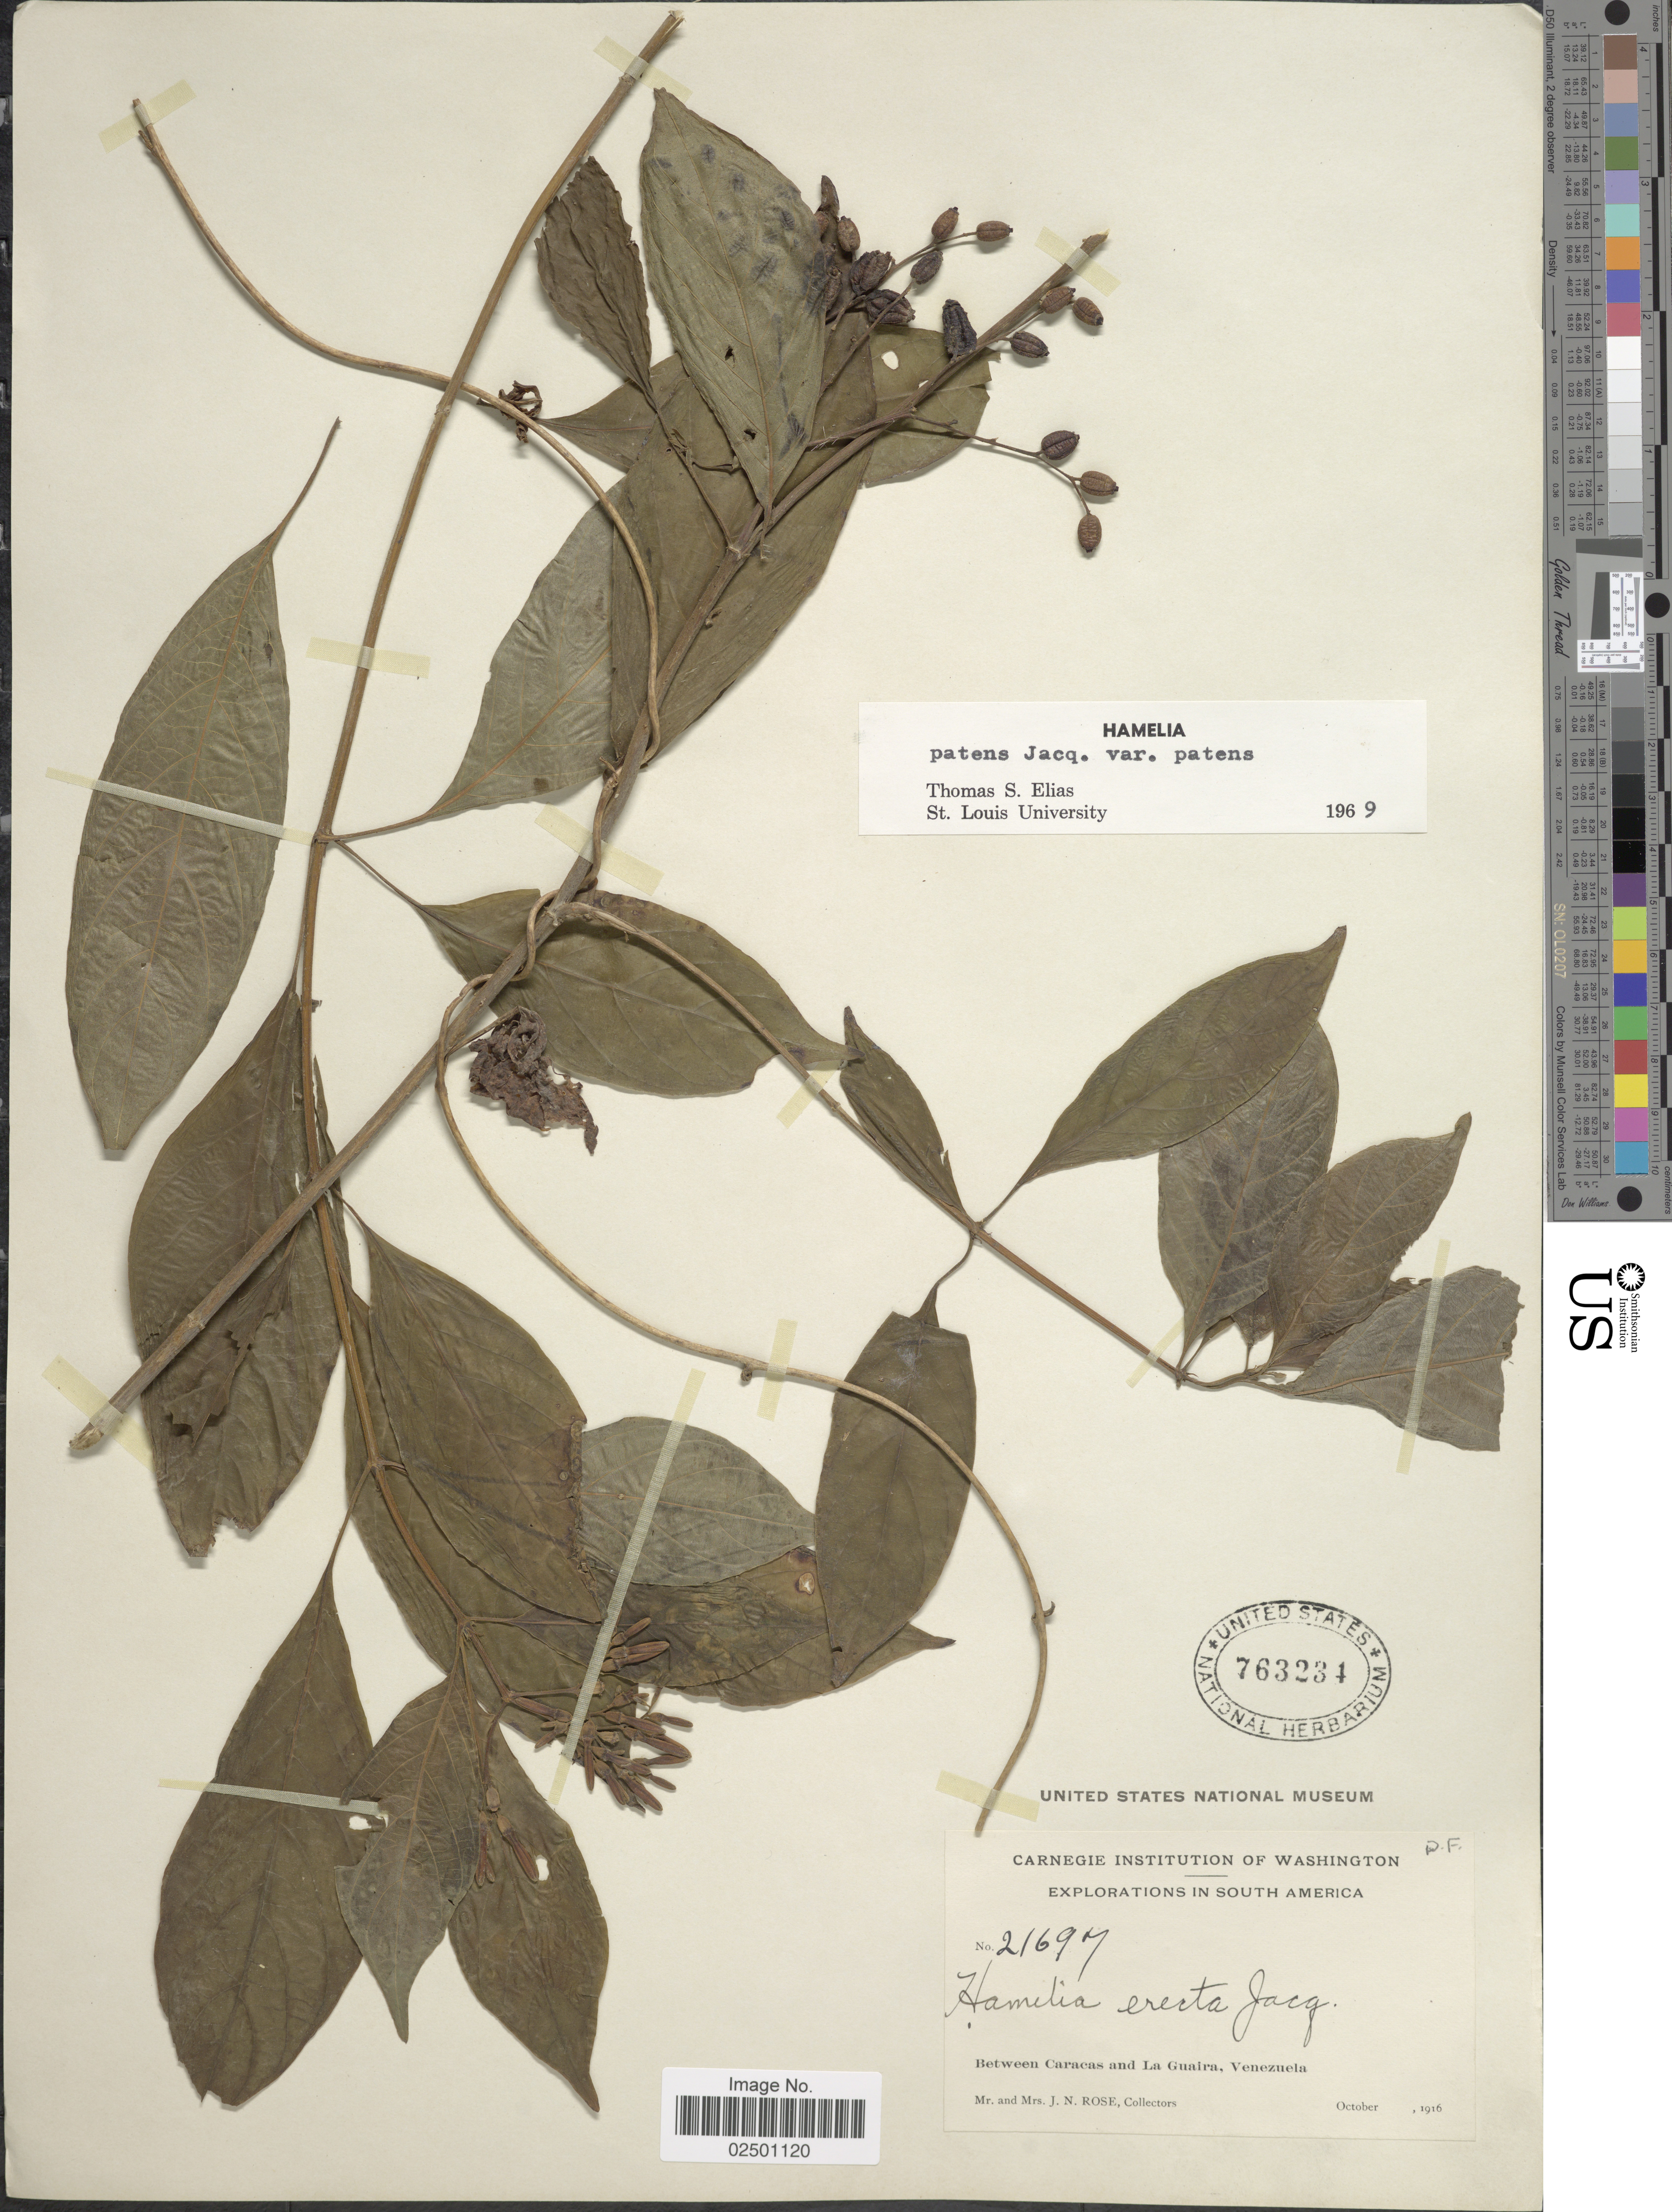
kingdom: Plantae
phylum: Tracheophyta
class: Magnoliopsida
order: Gentianales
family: Rubiaceae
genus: Hamelia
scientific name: Hamelia patens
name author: Jacq.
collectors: J. N. Rose & L. B. Rose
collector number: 21697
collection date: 1916-10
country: Venezuela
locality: Between Caracas and La Guaira, Venezuela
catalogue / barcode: US 763234